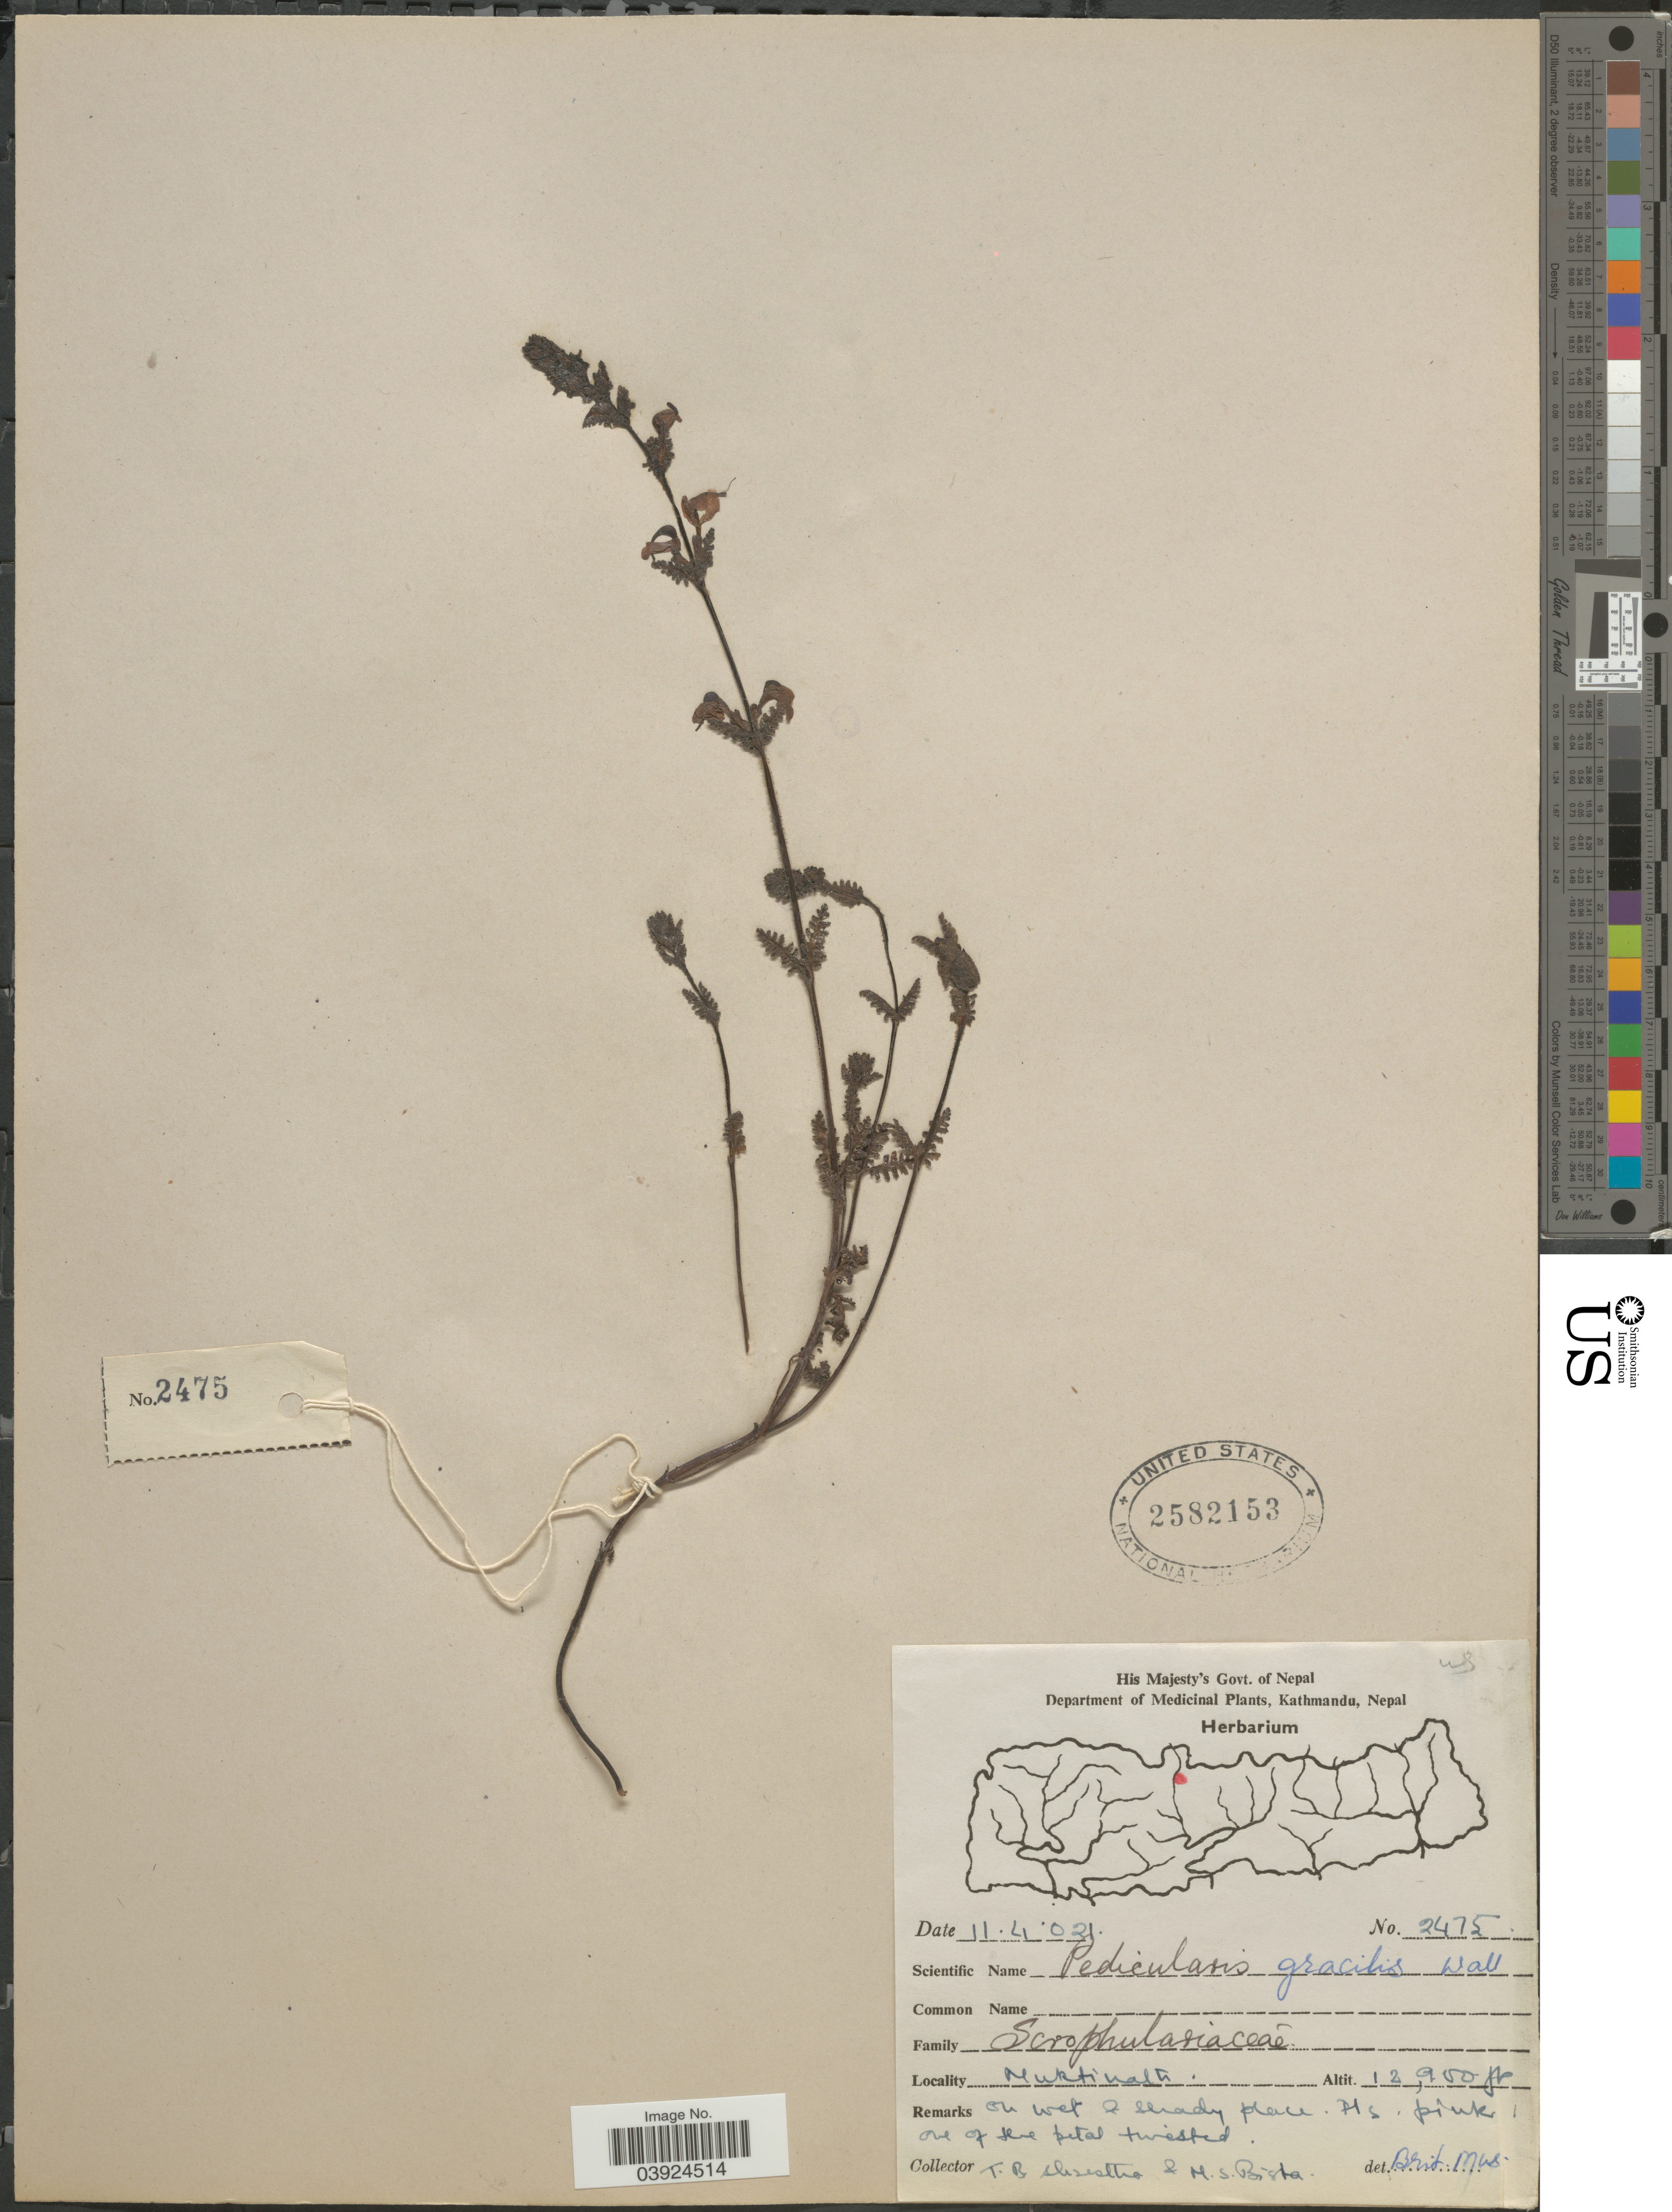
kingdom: Plantae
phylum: Tracheophyta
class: Magnoliopsida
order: Lamiales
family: Orobanchaceae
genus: Pedicularis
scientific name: Pedicularis gracilis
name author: Wall. ex Benth.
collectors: T. B. Shrestha & M. Bista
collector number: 2475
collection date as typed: Transcribed d/m/y: 11/4/21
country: Nepal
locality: Muktinath.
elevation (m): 3932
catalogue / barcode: US 2582153